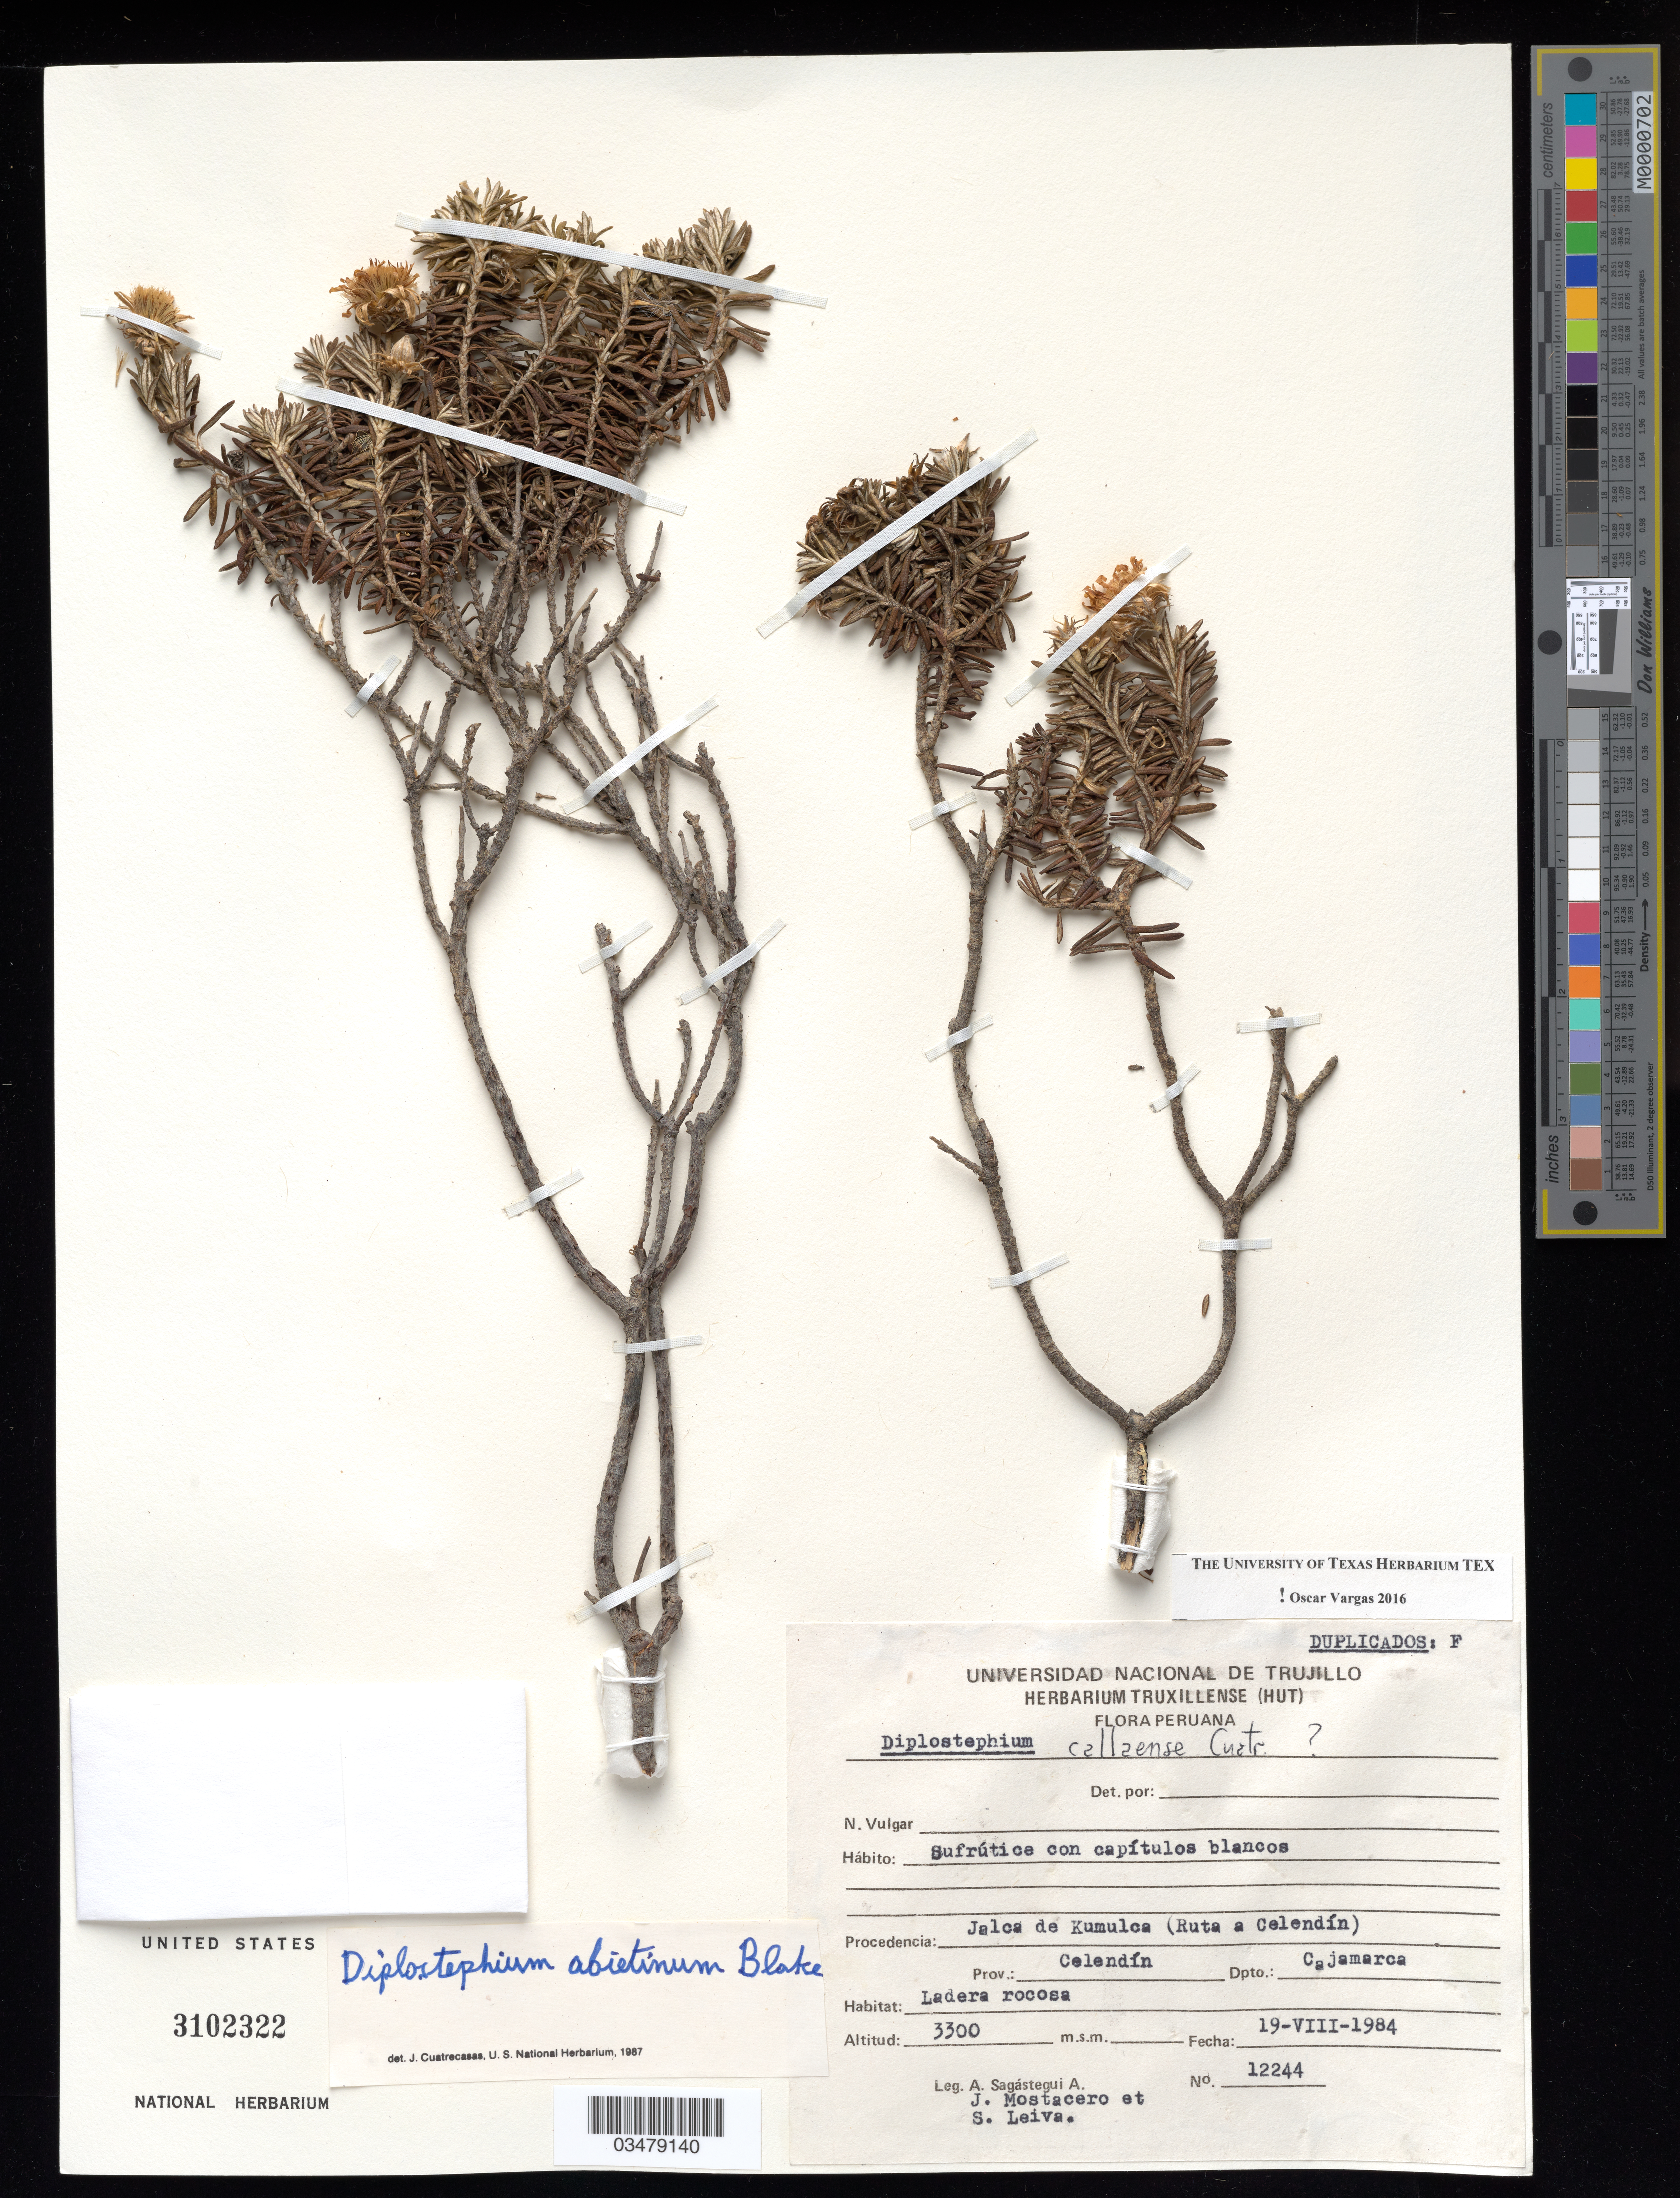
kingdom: Plantae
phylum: Tracheophyta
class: Magnoliopsida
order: Asterales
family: Asteraceae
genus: Diplostephium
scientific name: Diplostephium abietinum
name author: S.F. Blake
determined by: Vargas, Oscar M.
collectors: A. Sagástegui A., J. Mostacero & S. Leiva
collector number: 12244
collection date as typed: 19 August 1984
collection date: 1984-08-19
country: Peru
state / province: Cajamarca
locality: Celendín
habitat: Ladera rocosa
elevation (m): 3100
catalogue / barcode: US 3102322